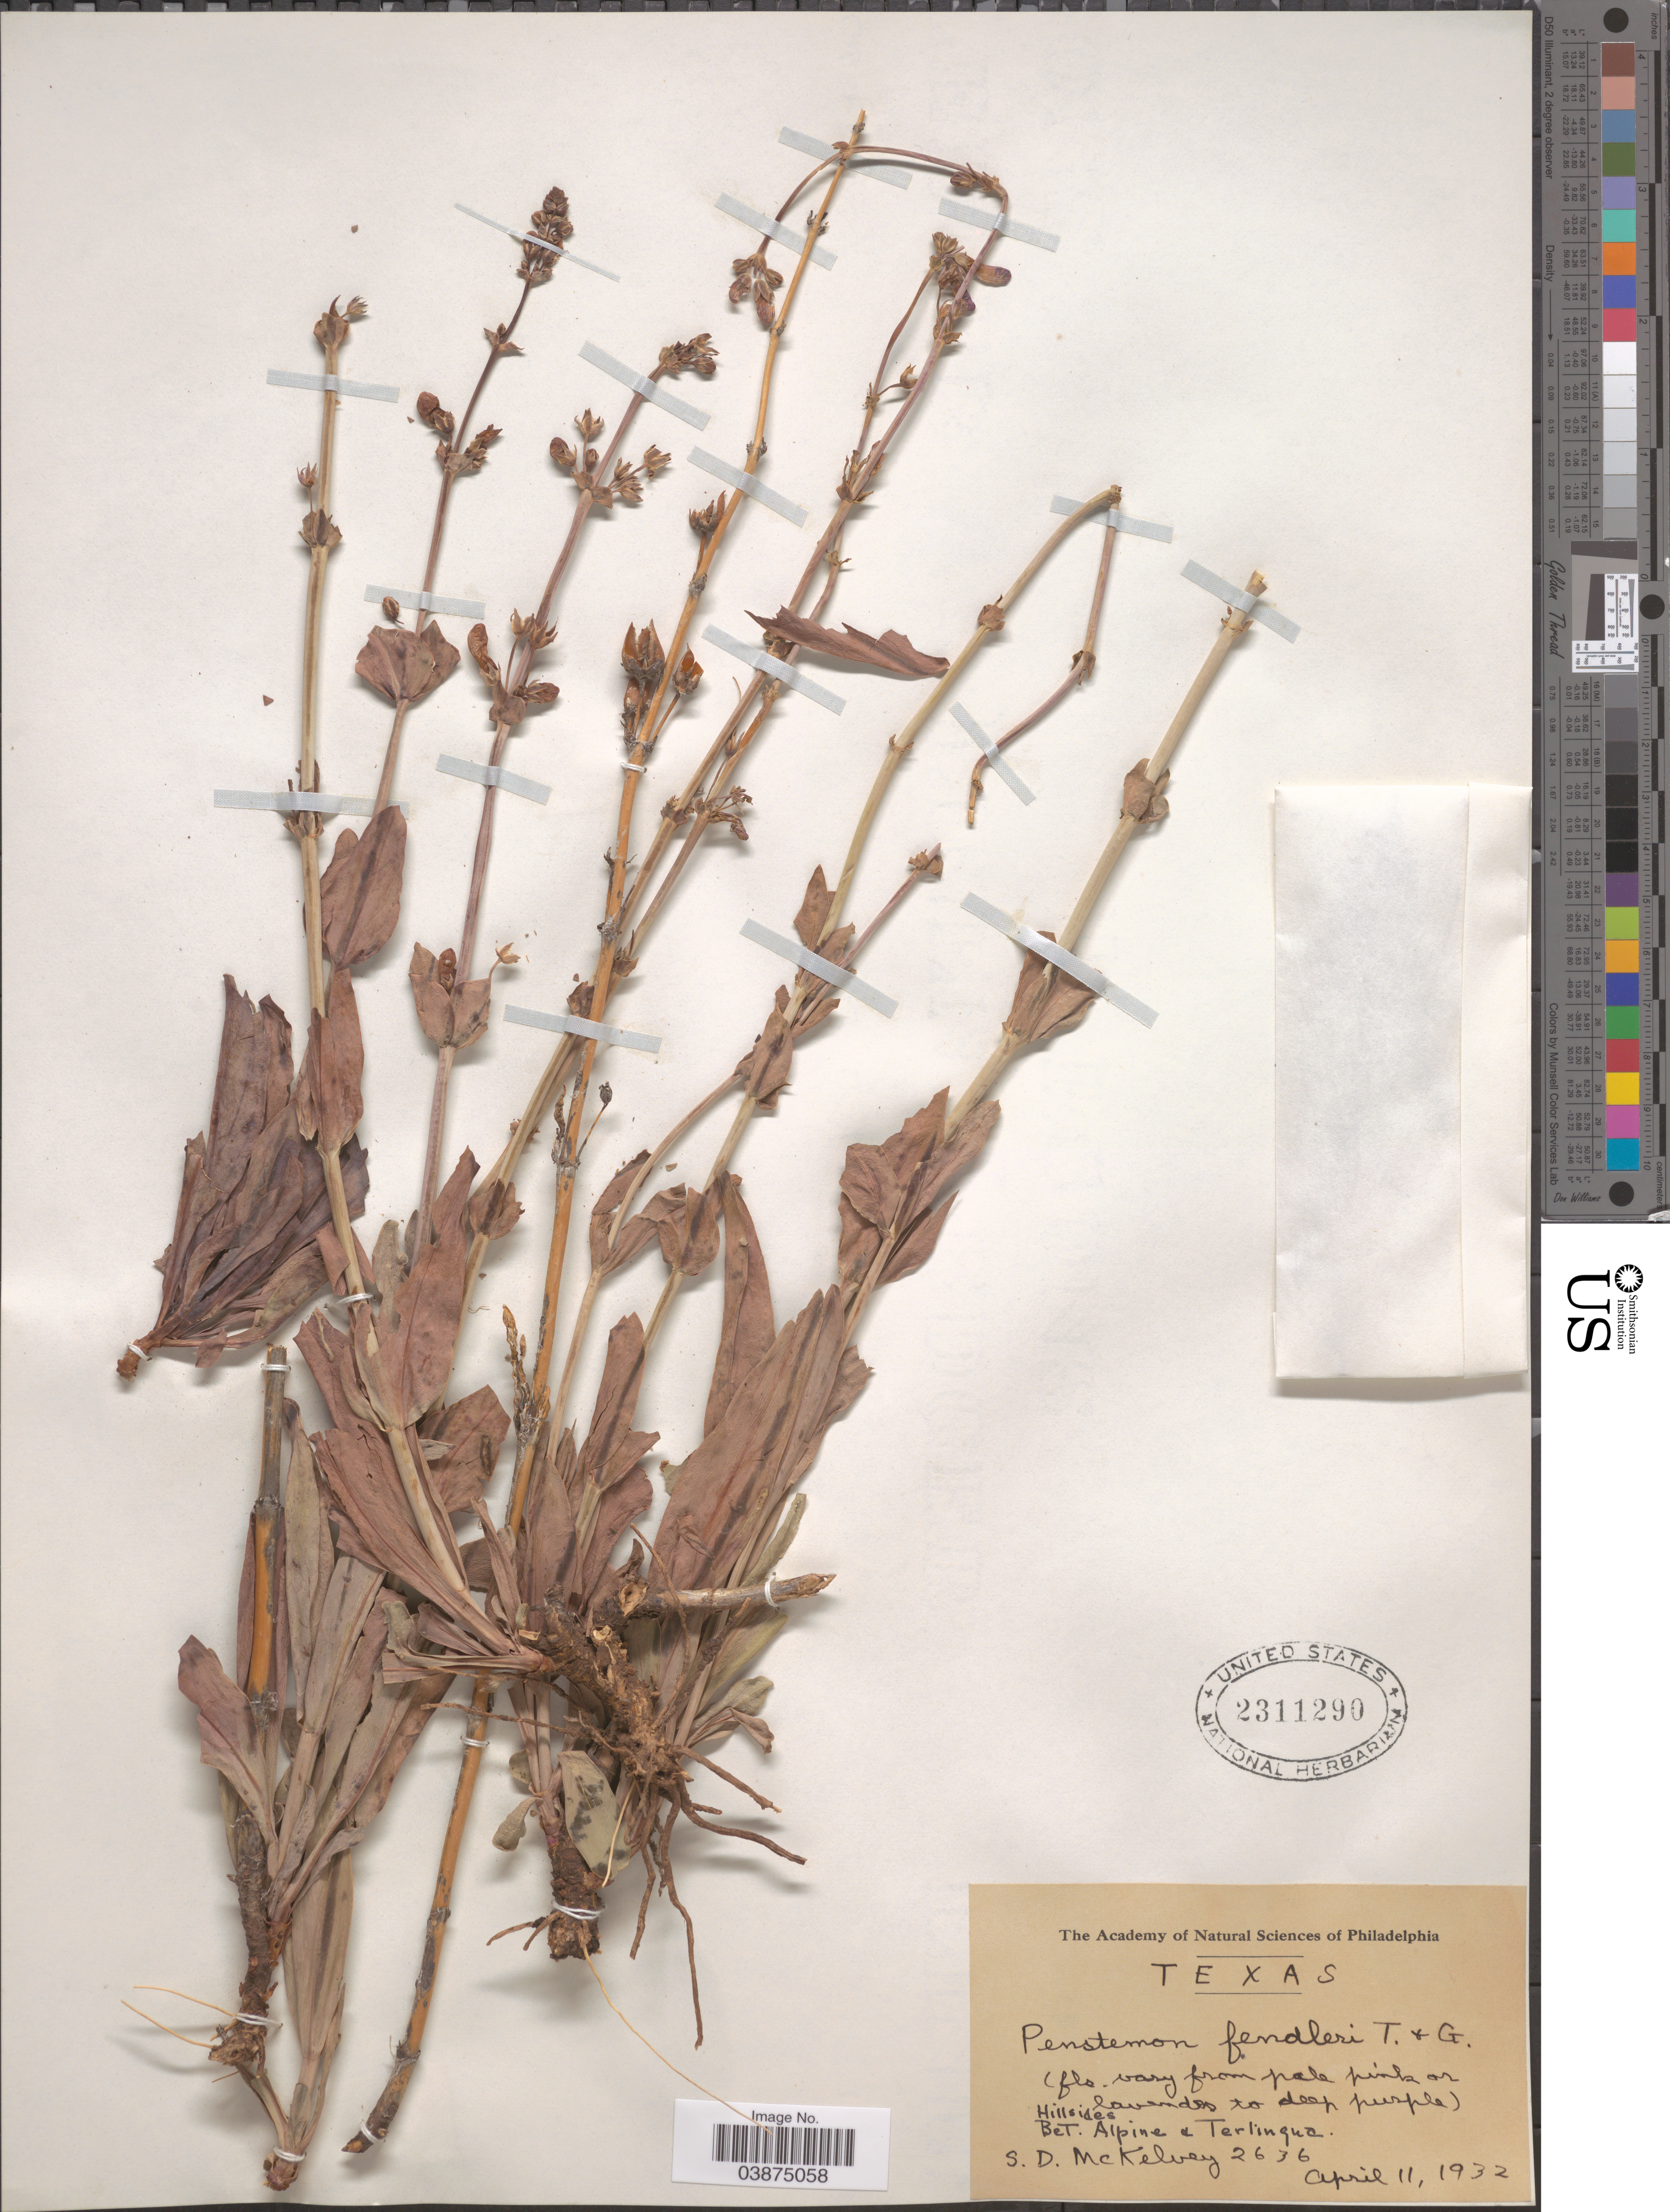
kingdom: Plantae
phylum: Tracheophyta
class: Magnoliopsida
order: Lamiales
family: Plantaginaceae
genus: Penstemon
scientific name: Penstemon fendleri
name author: Torr. & A. Gray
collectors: S. A. McKelvey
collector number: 2636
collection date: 1932-04-11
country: United States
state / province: Texas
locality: Bet. Alpine & Terlingua.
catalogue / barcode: US 2311290